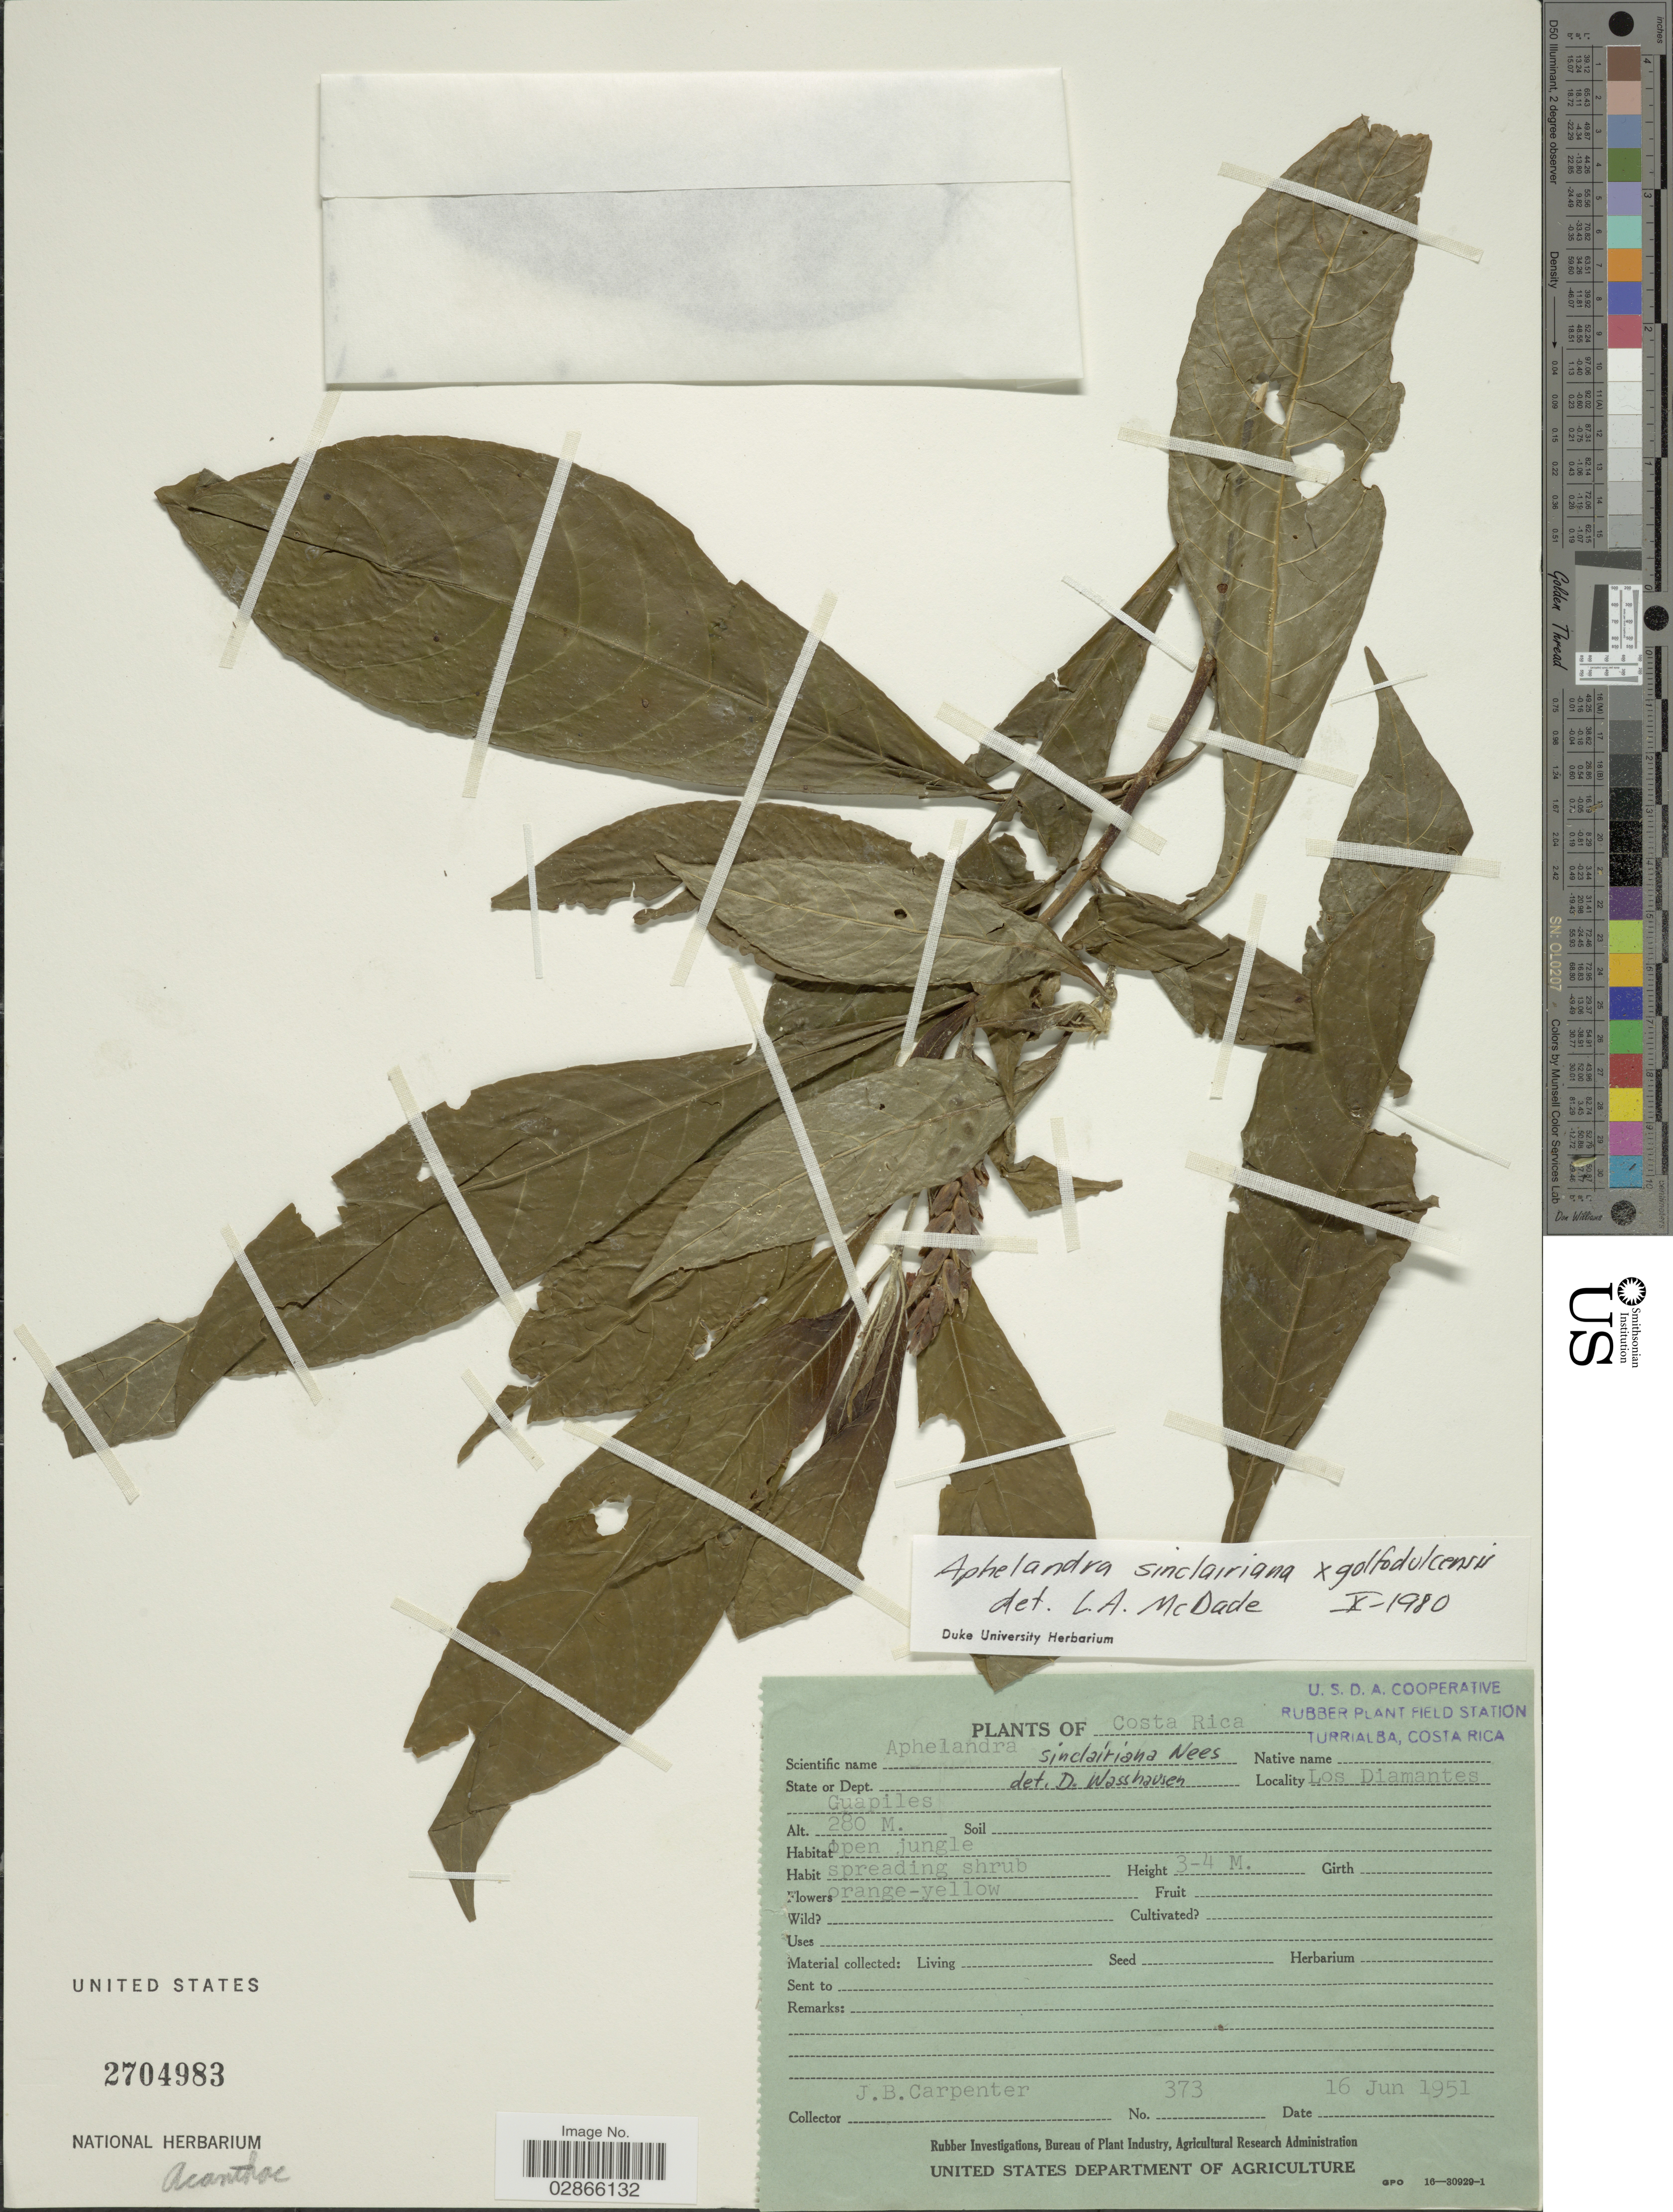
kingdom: Plantae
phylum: Tracheophyta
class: Magnoliopsida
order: Lamiales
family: Acanthaceae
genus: Aphelandra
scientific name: Aphelandra sinclairiana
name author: Nees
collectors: J. Carpenter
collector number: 373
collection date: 1951-06-16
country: Costa Rica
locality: Guapiles. Los Diamantes.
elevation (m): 280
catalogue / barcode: US 2704983